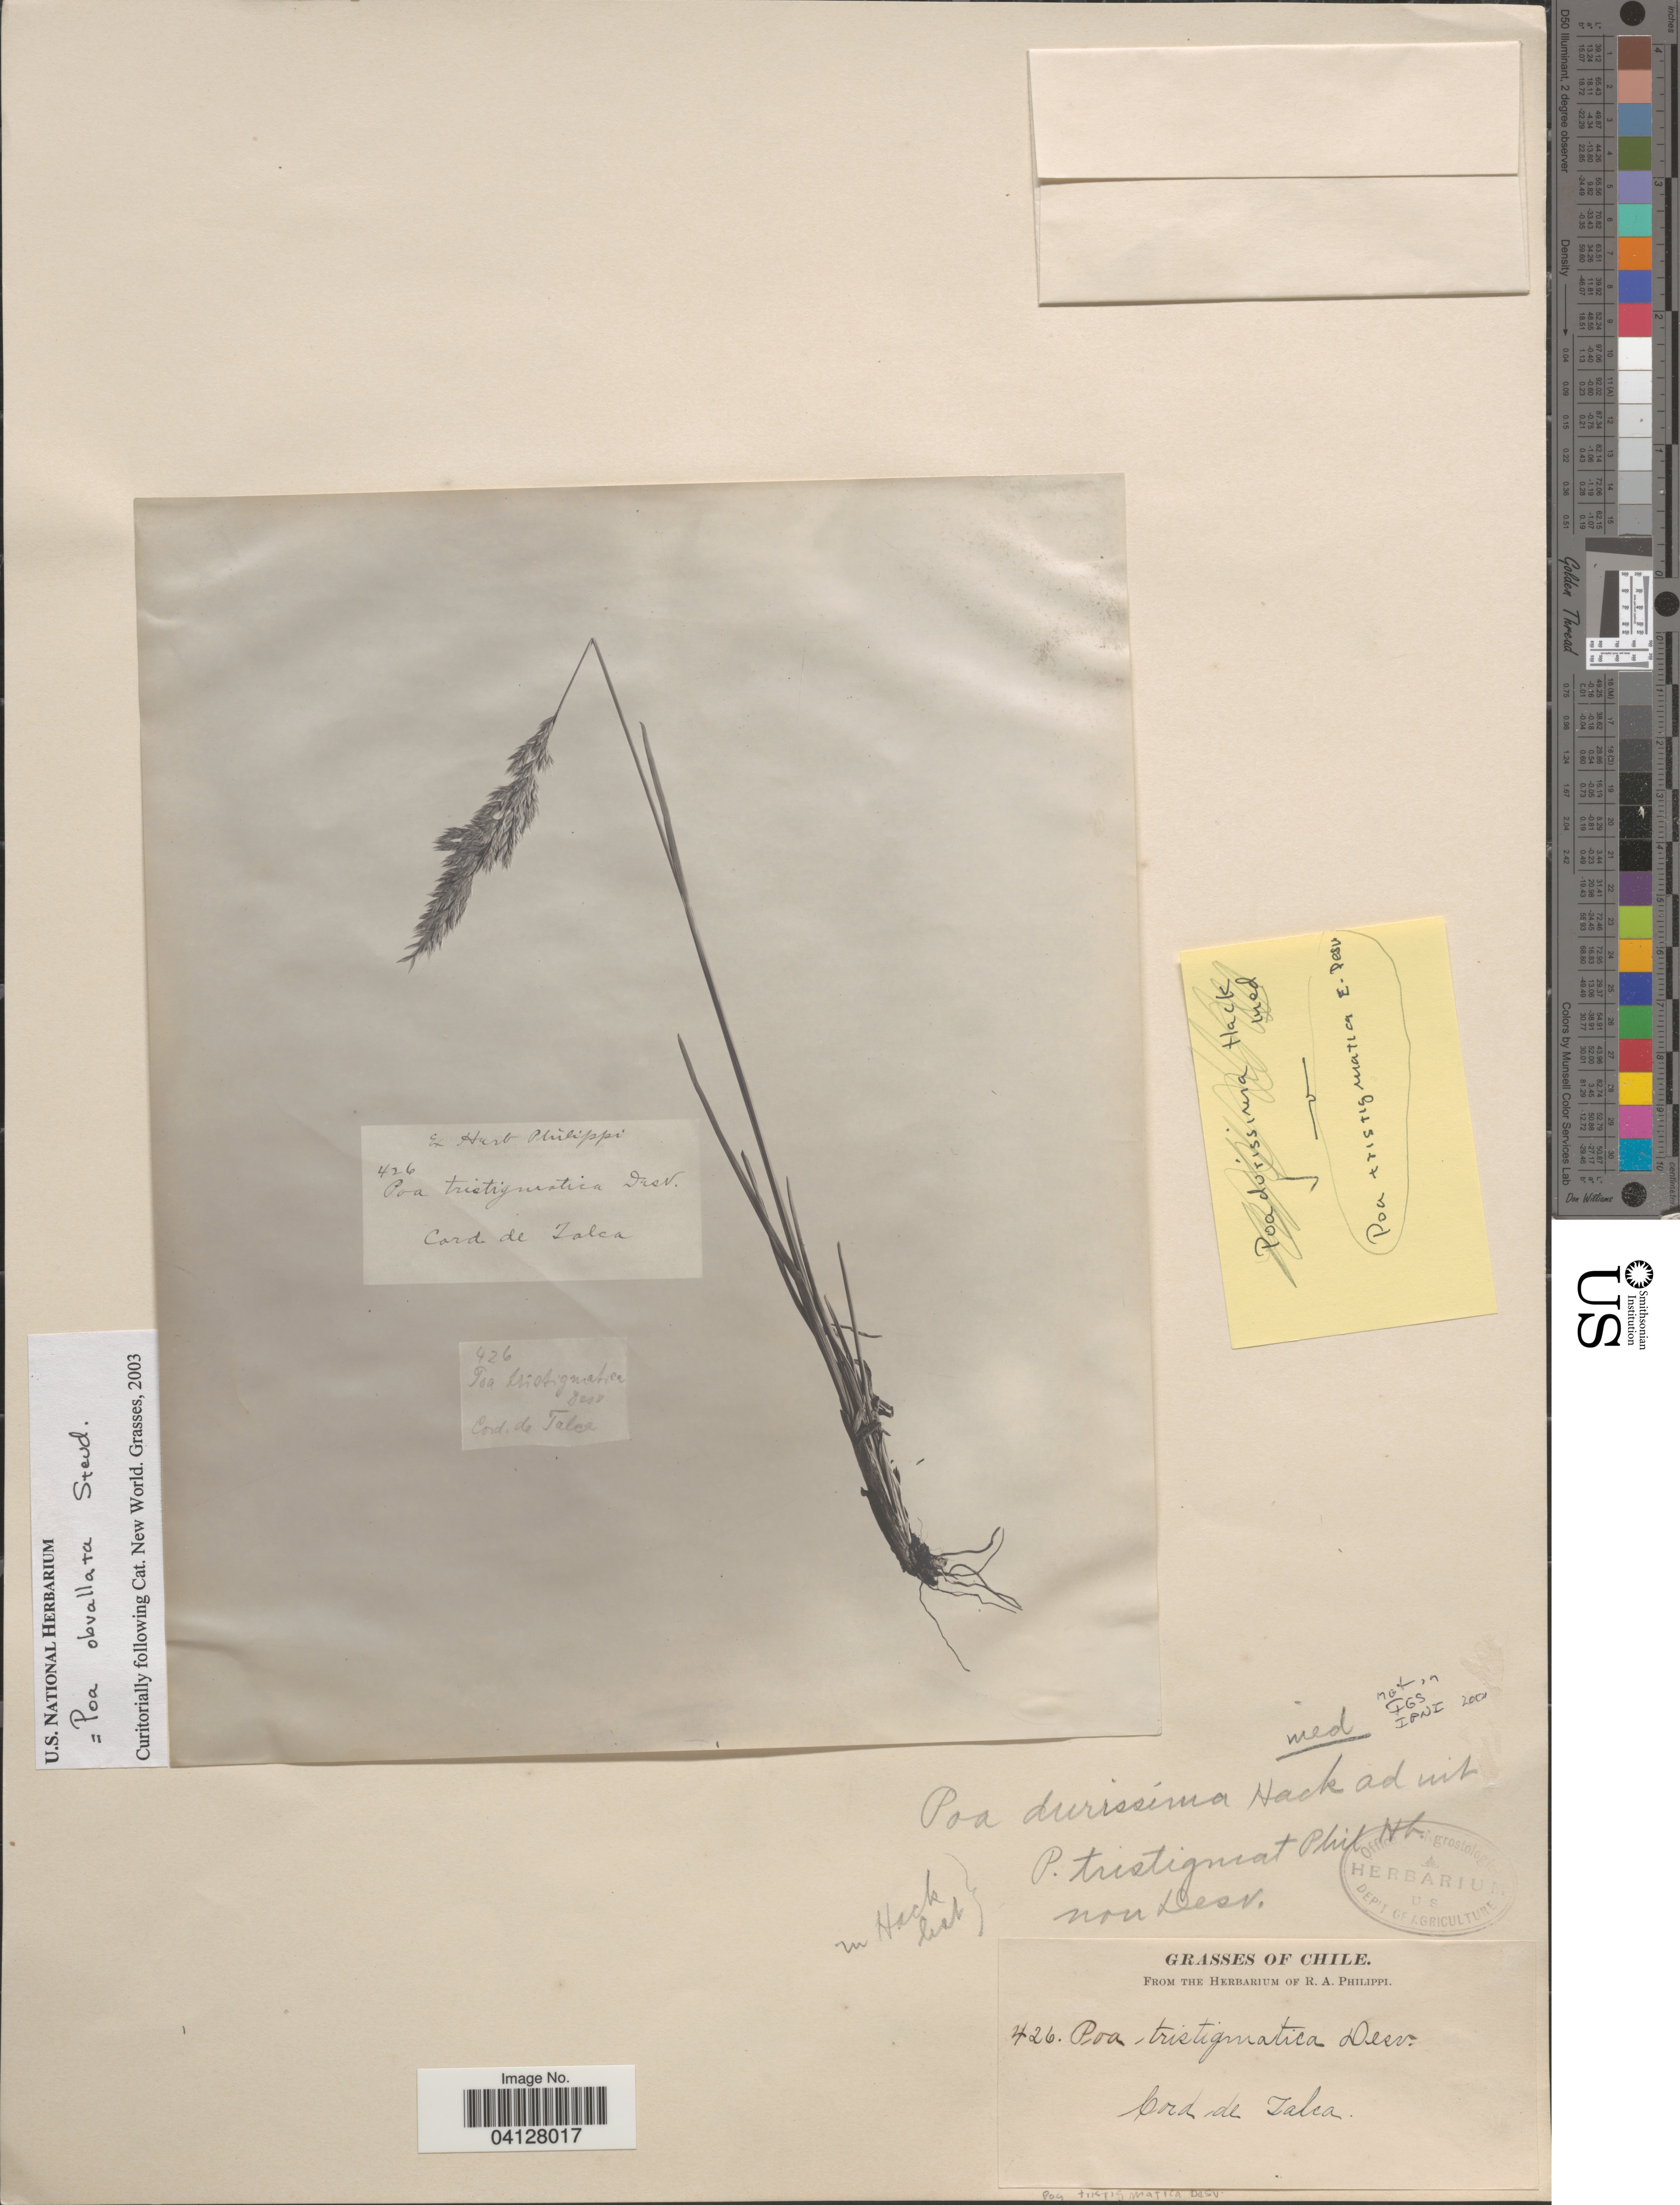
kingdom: Plantae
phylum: Tracheophyta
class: Liliopsida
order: Poales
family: Poaceae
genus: Poa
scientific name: Poa obvallata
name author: Steud.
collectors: ex. herb. R.A. Philippi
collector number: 426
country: Chile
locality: Cord de Talca.